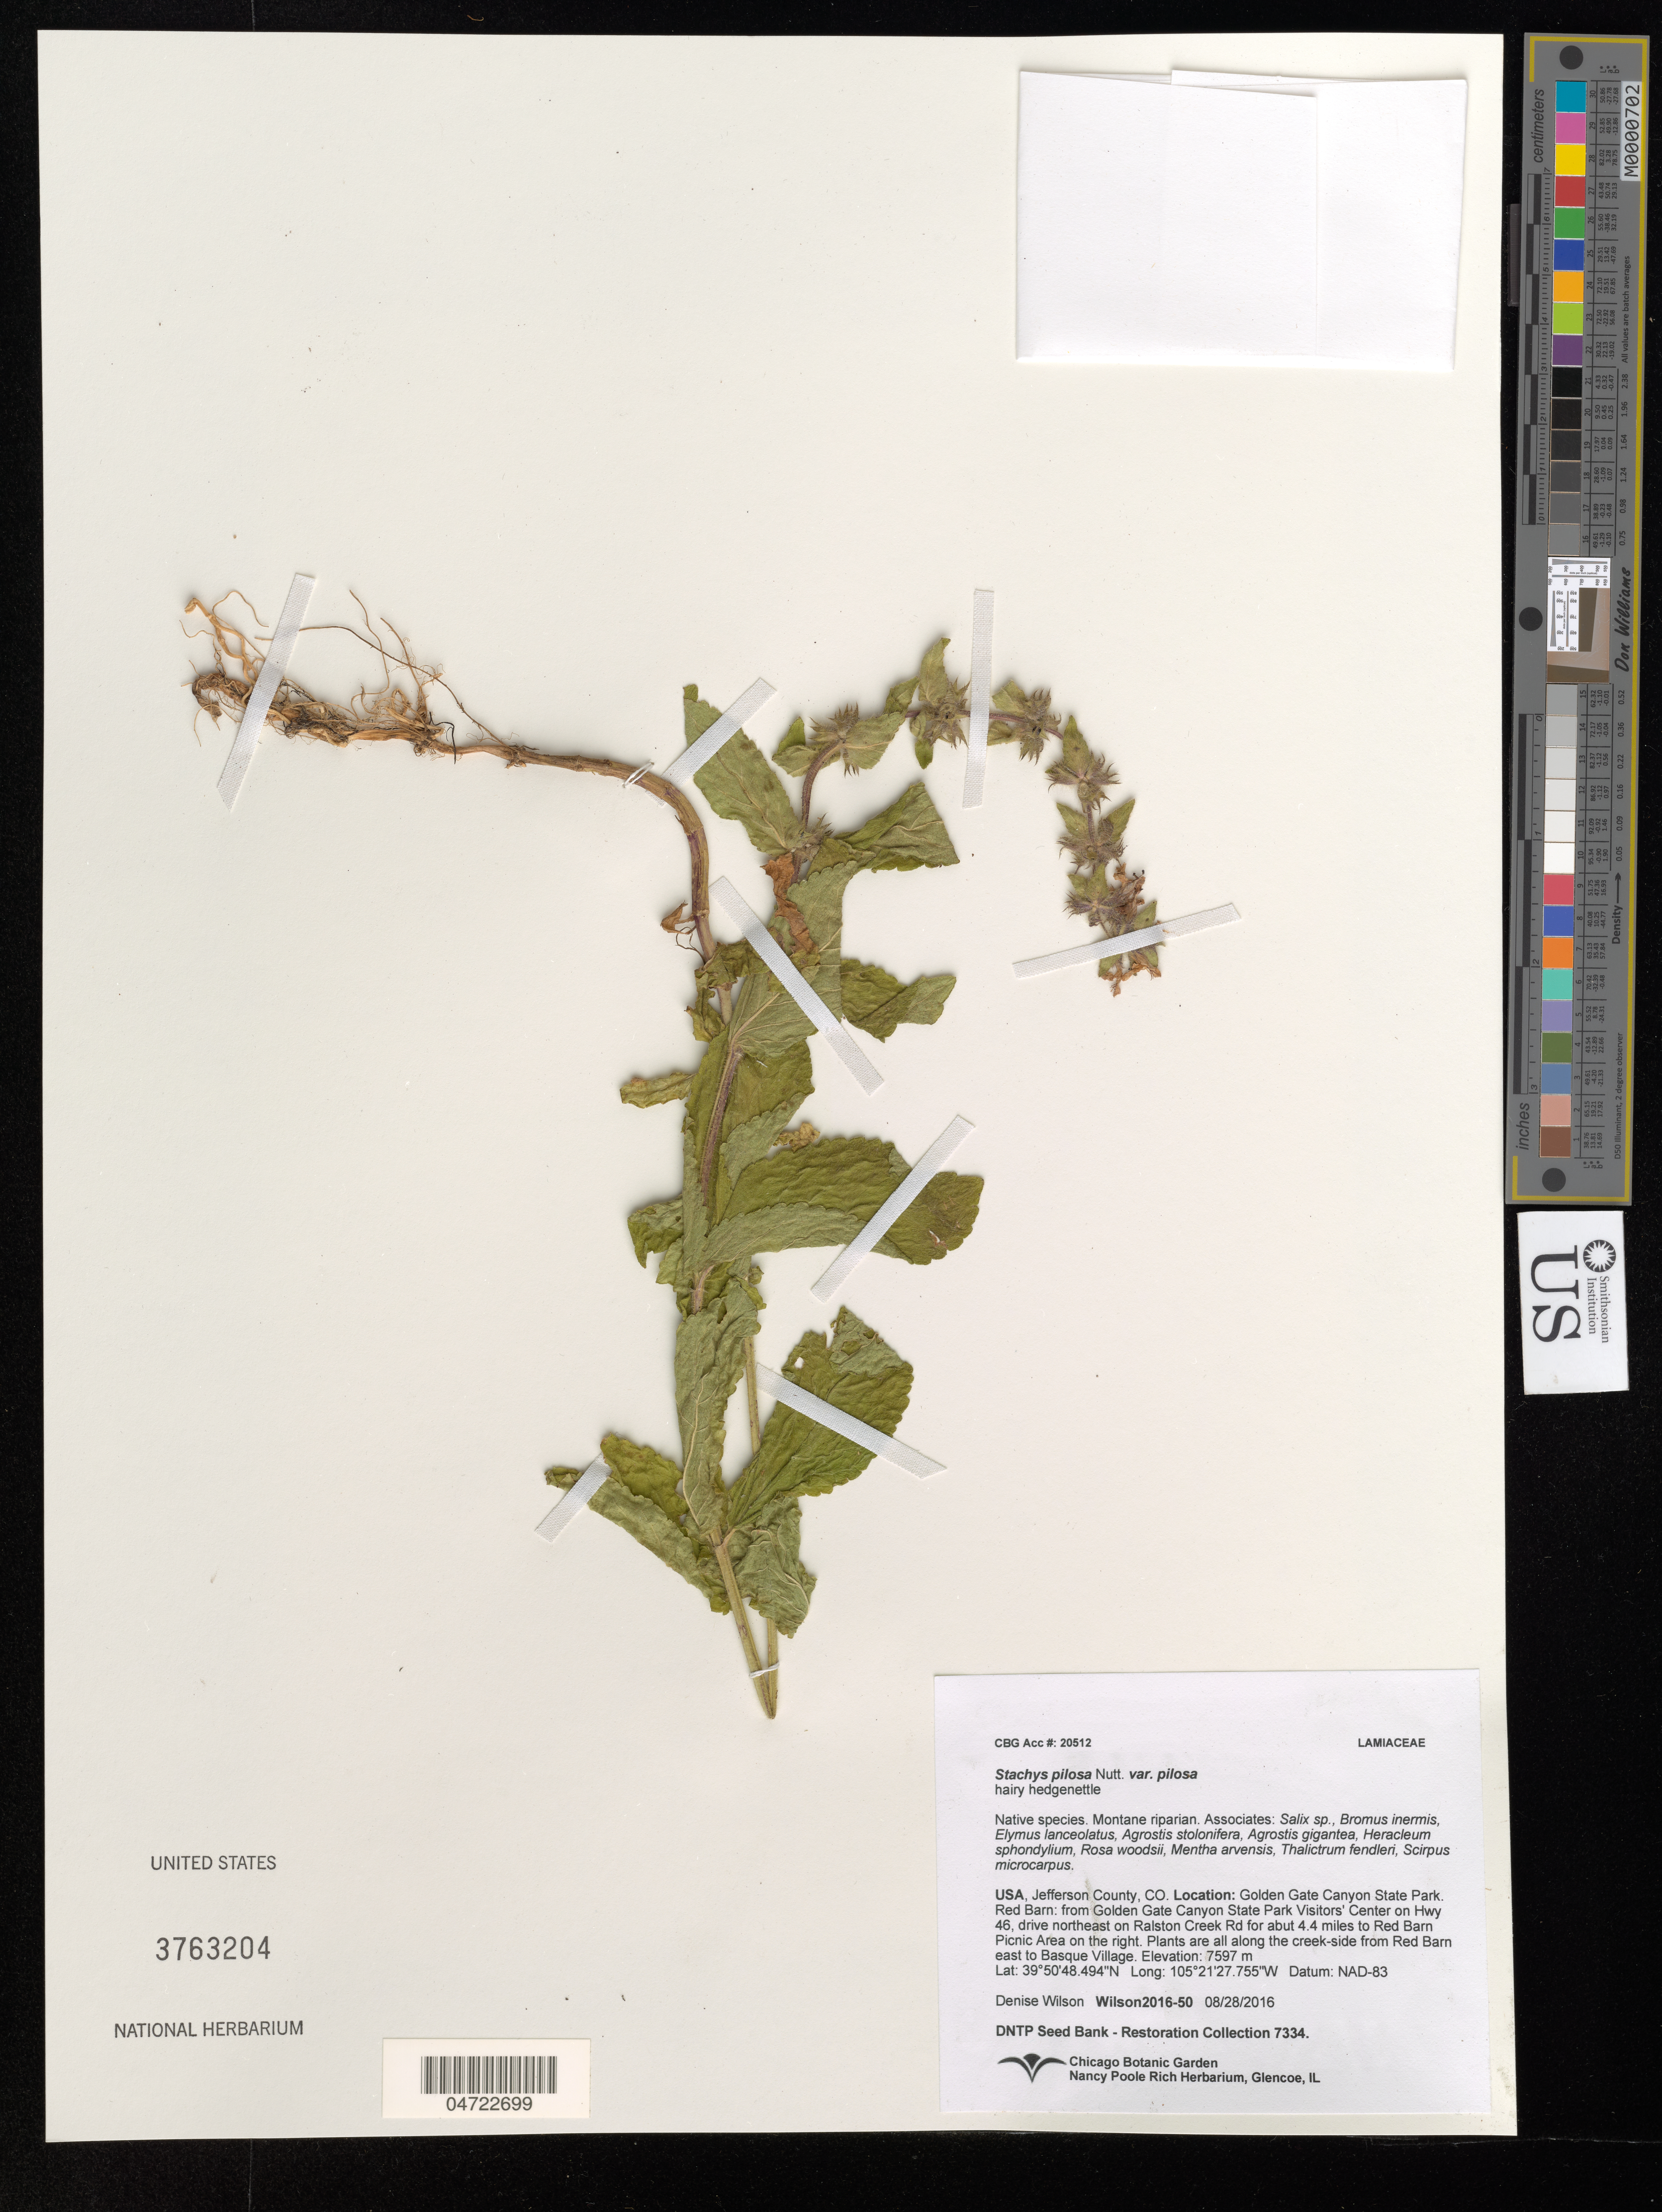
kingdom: Plantae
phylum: Tracheophyta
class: Magnoliopsida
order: Lamiales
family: Lamiaceae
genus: Stachys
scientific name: Stachys pilosa var. pilosa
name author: Nutt.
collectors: D. Wilson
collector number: Wilson2016-50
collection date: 2016-08-28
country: United States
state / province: Colorado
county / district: Jefferson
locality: Jefferson County. Golden Gate Canyon State Park. Red Barn: from Golden Gate Canyon State Park Visitor's Center on Hwy 46, drive northeast on Ralston Creek Rd for abut 4.4 miles to Red Barn Picnic Area on the right. Plants are all along the creek-side from Red Barn east to Basque Village.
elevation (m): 7597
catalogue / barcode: US 3763204